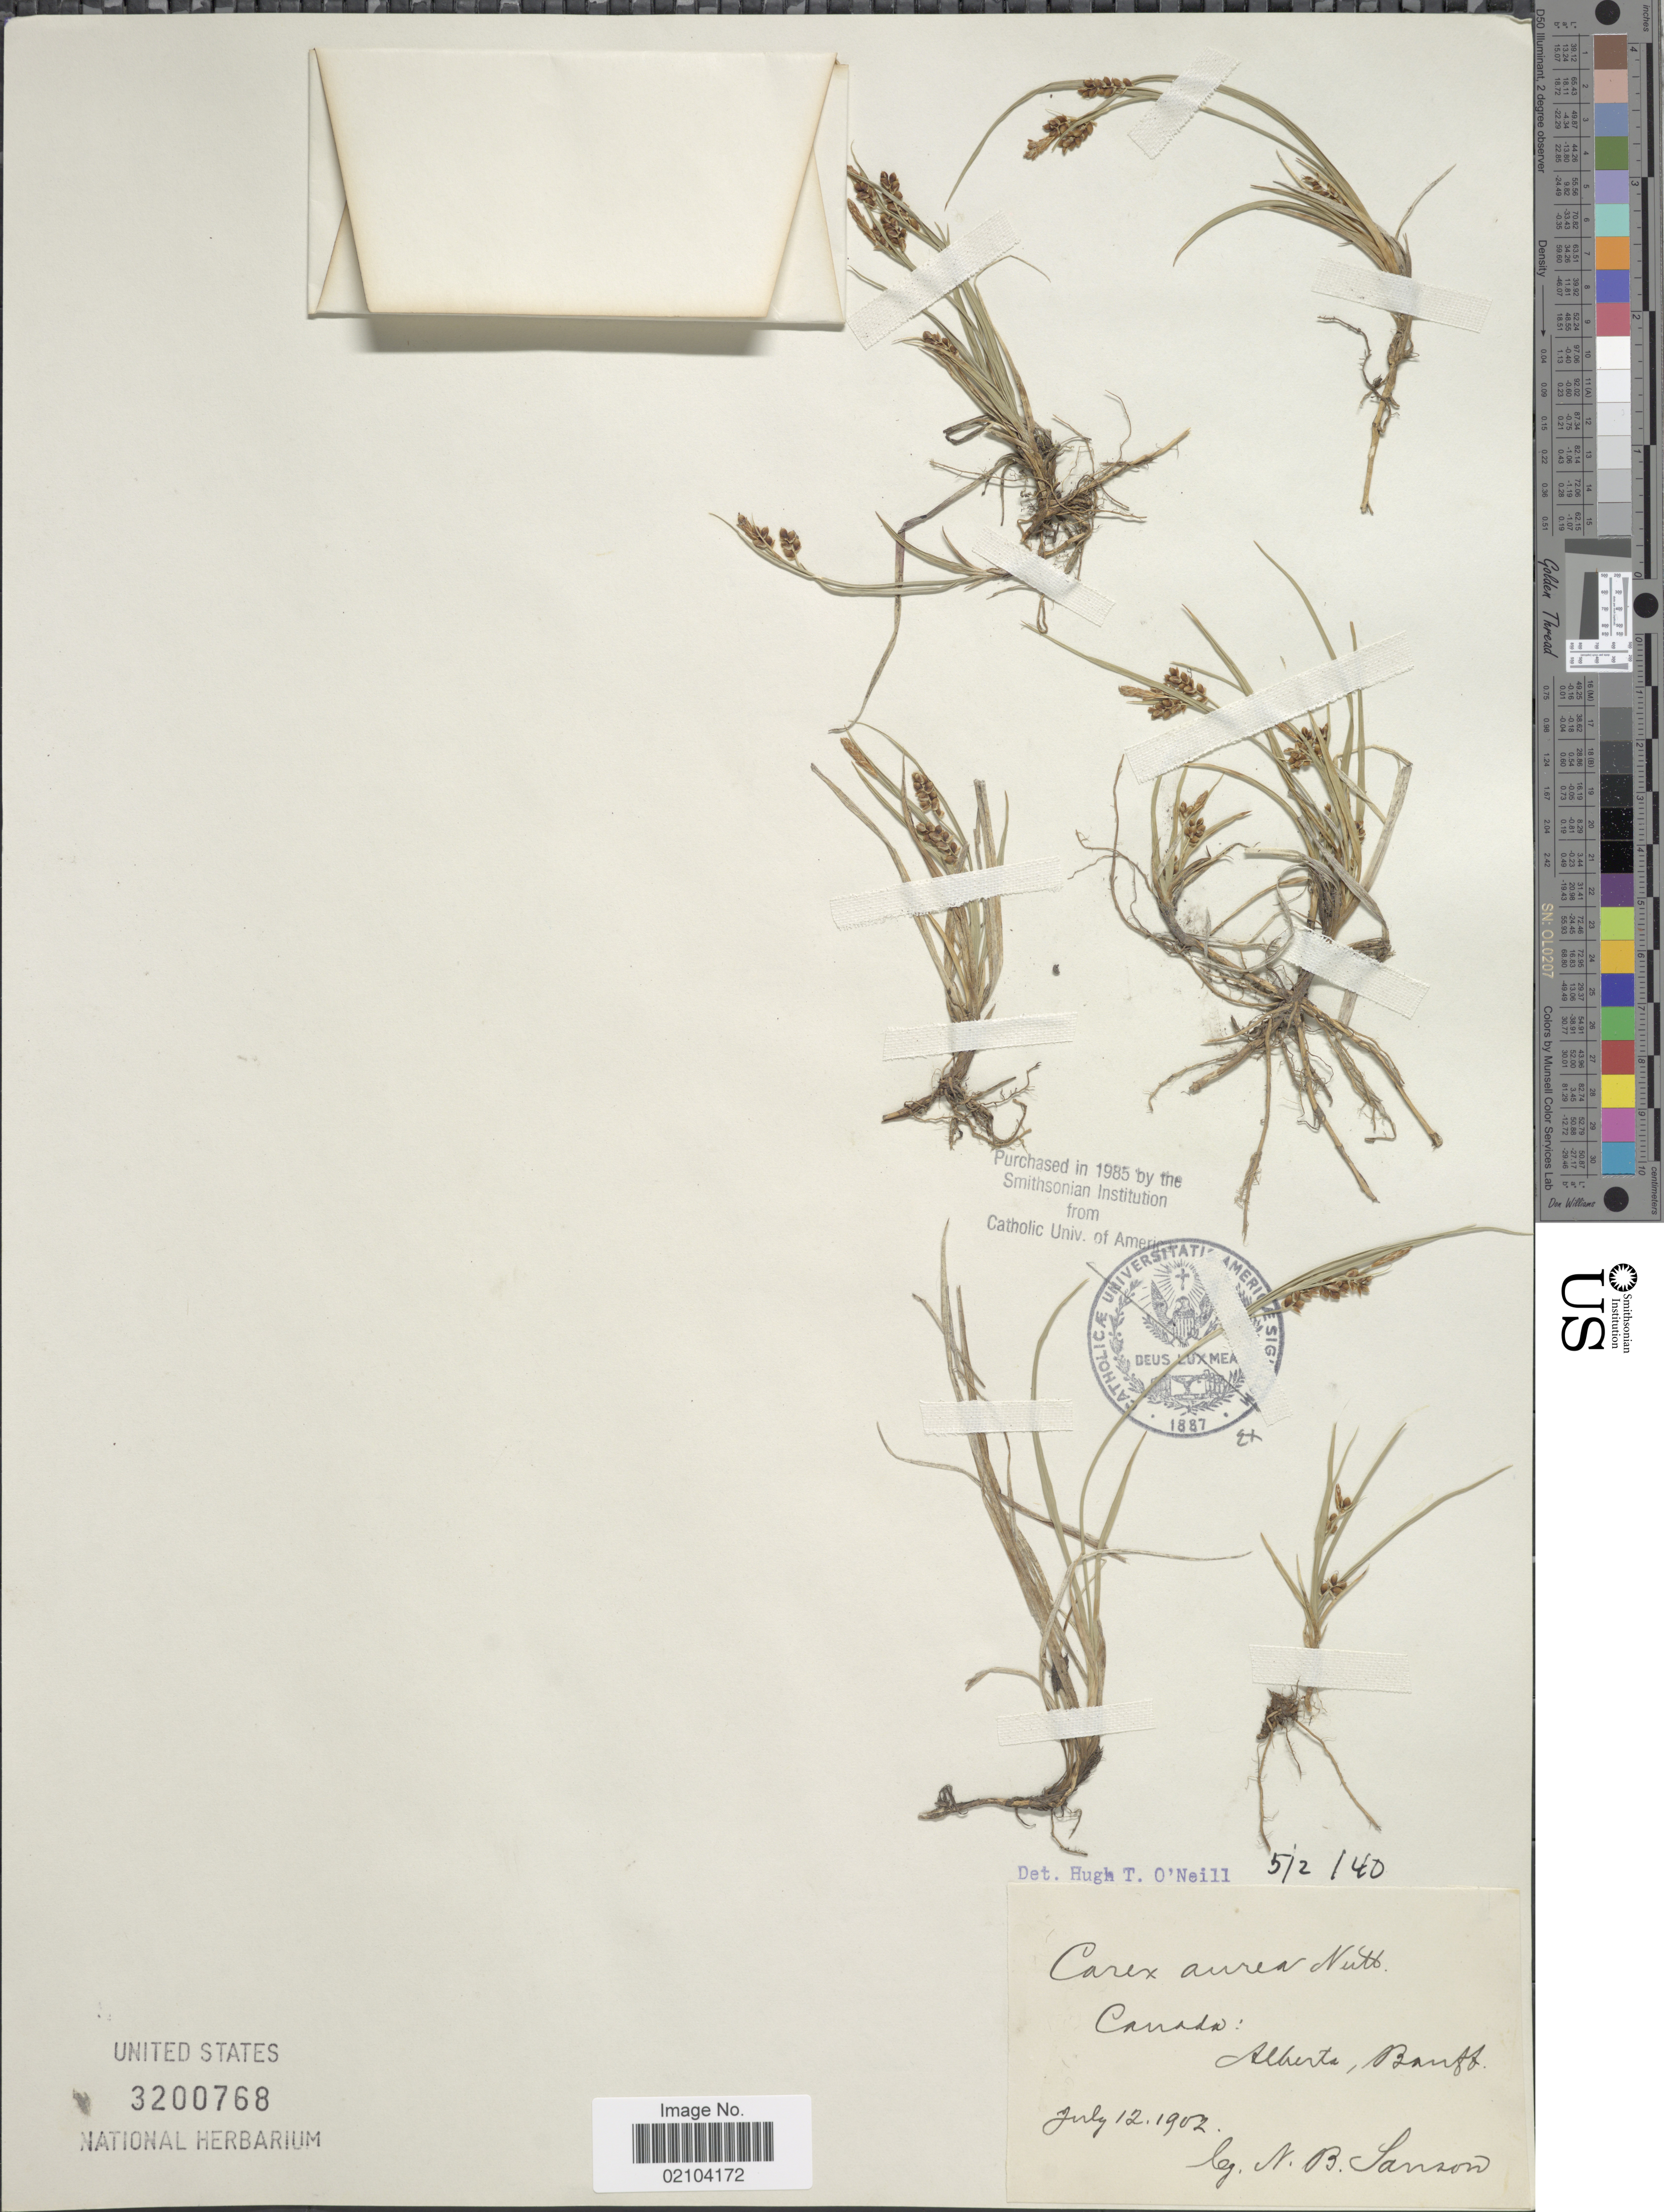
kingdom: Plantae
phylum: Tracheophyta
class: Liliopsida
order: Poales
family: Cyperaceae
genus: Carex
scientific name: Carex aurea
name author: Nutt.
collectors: N. Sanson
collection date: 1902-07-12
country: Canada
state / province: Alberta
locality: Canada: Alberta, Banff.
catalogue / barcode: US 3200768